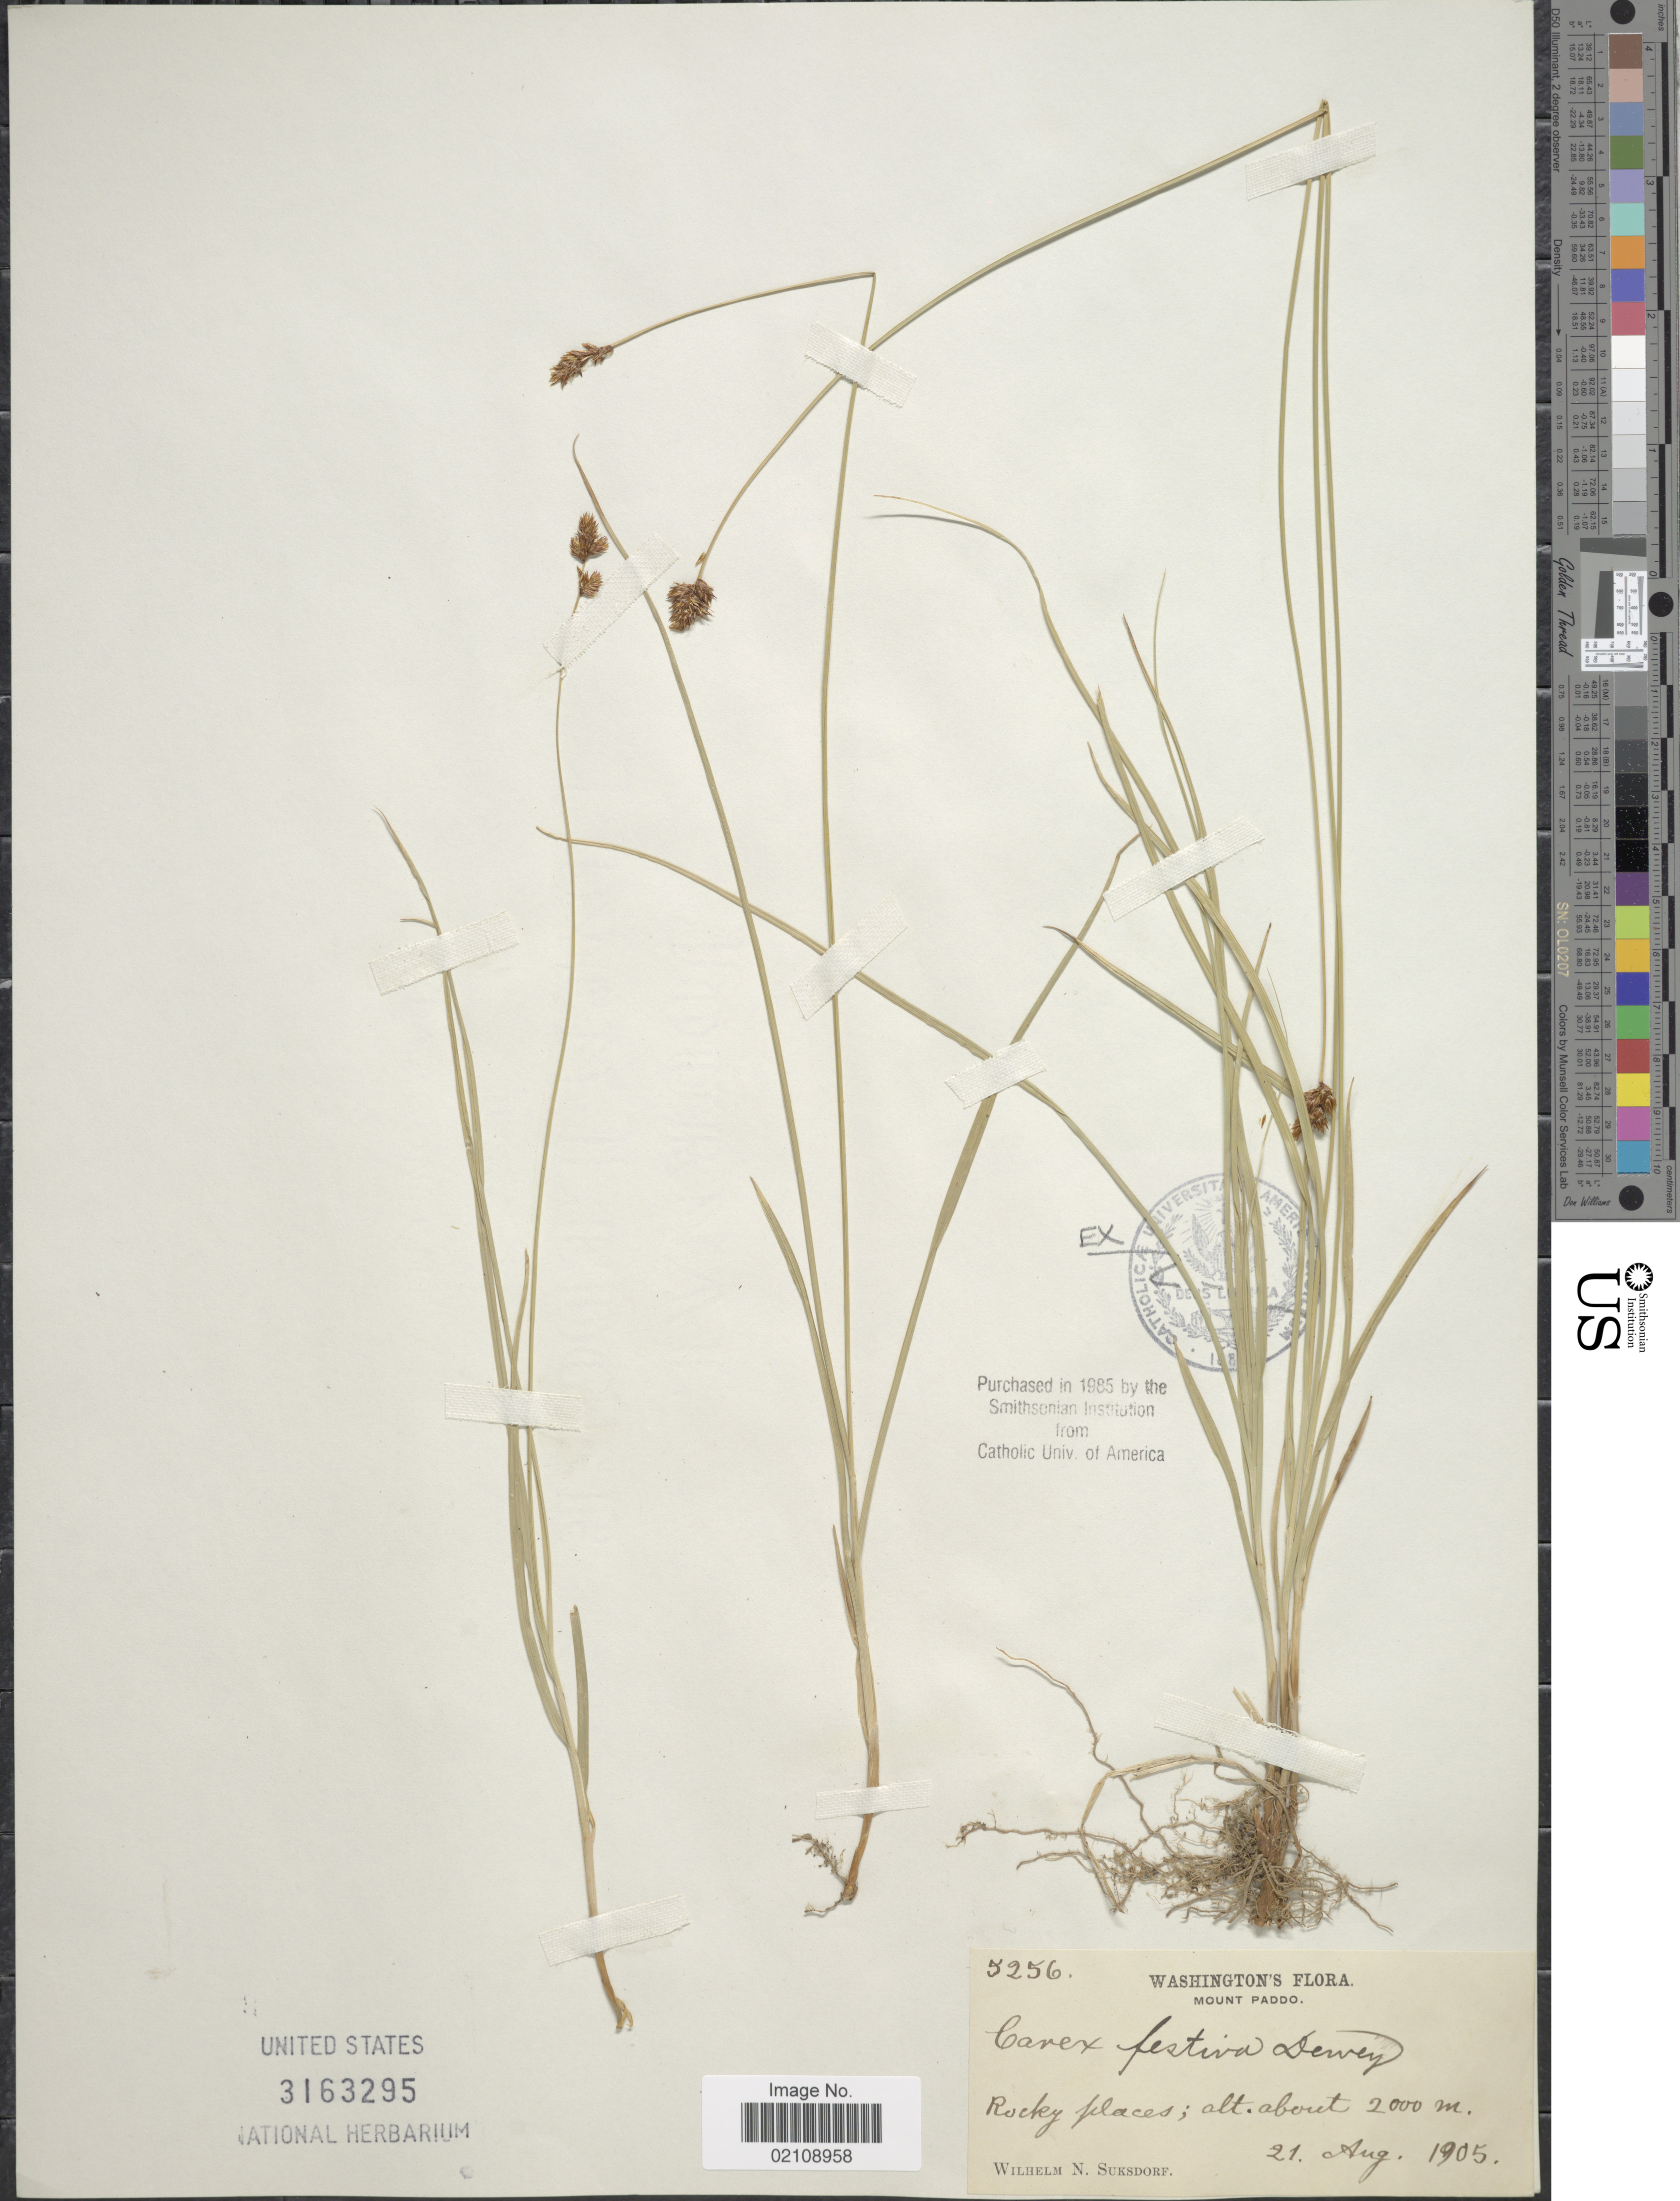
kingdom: Plantae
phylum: Tracheophyta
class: Liliopsida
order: Poales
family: Cyperaceae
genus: Carex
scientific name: Carex pachystachya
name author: Cham. ex Steud.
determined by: Zika, P. F., (WTU)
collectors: W. N. Suksdorf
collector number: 5256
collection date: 1905-08-21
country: United States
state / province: Washington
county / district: Skamania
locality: Mount Paddo,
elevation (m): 2000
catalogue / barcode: US 3163295